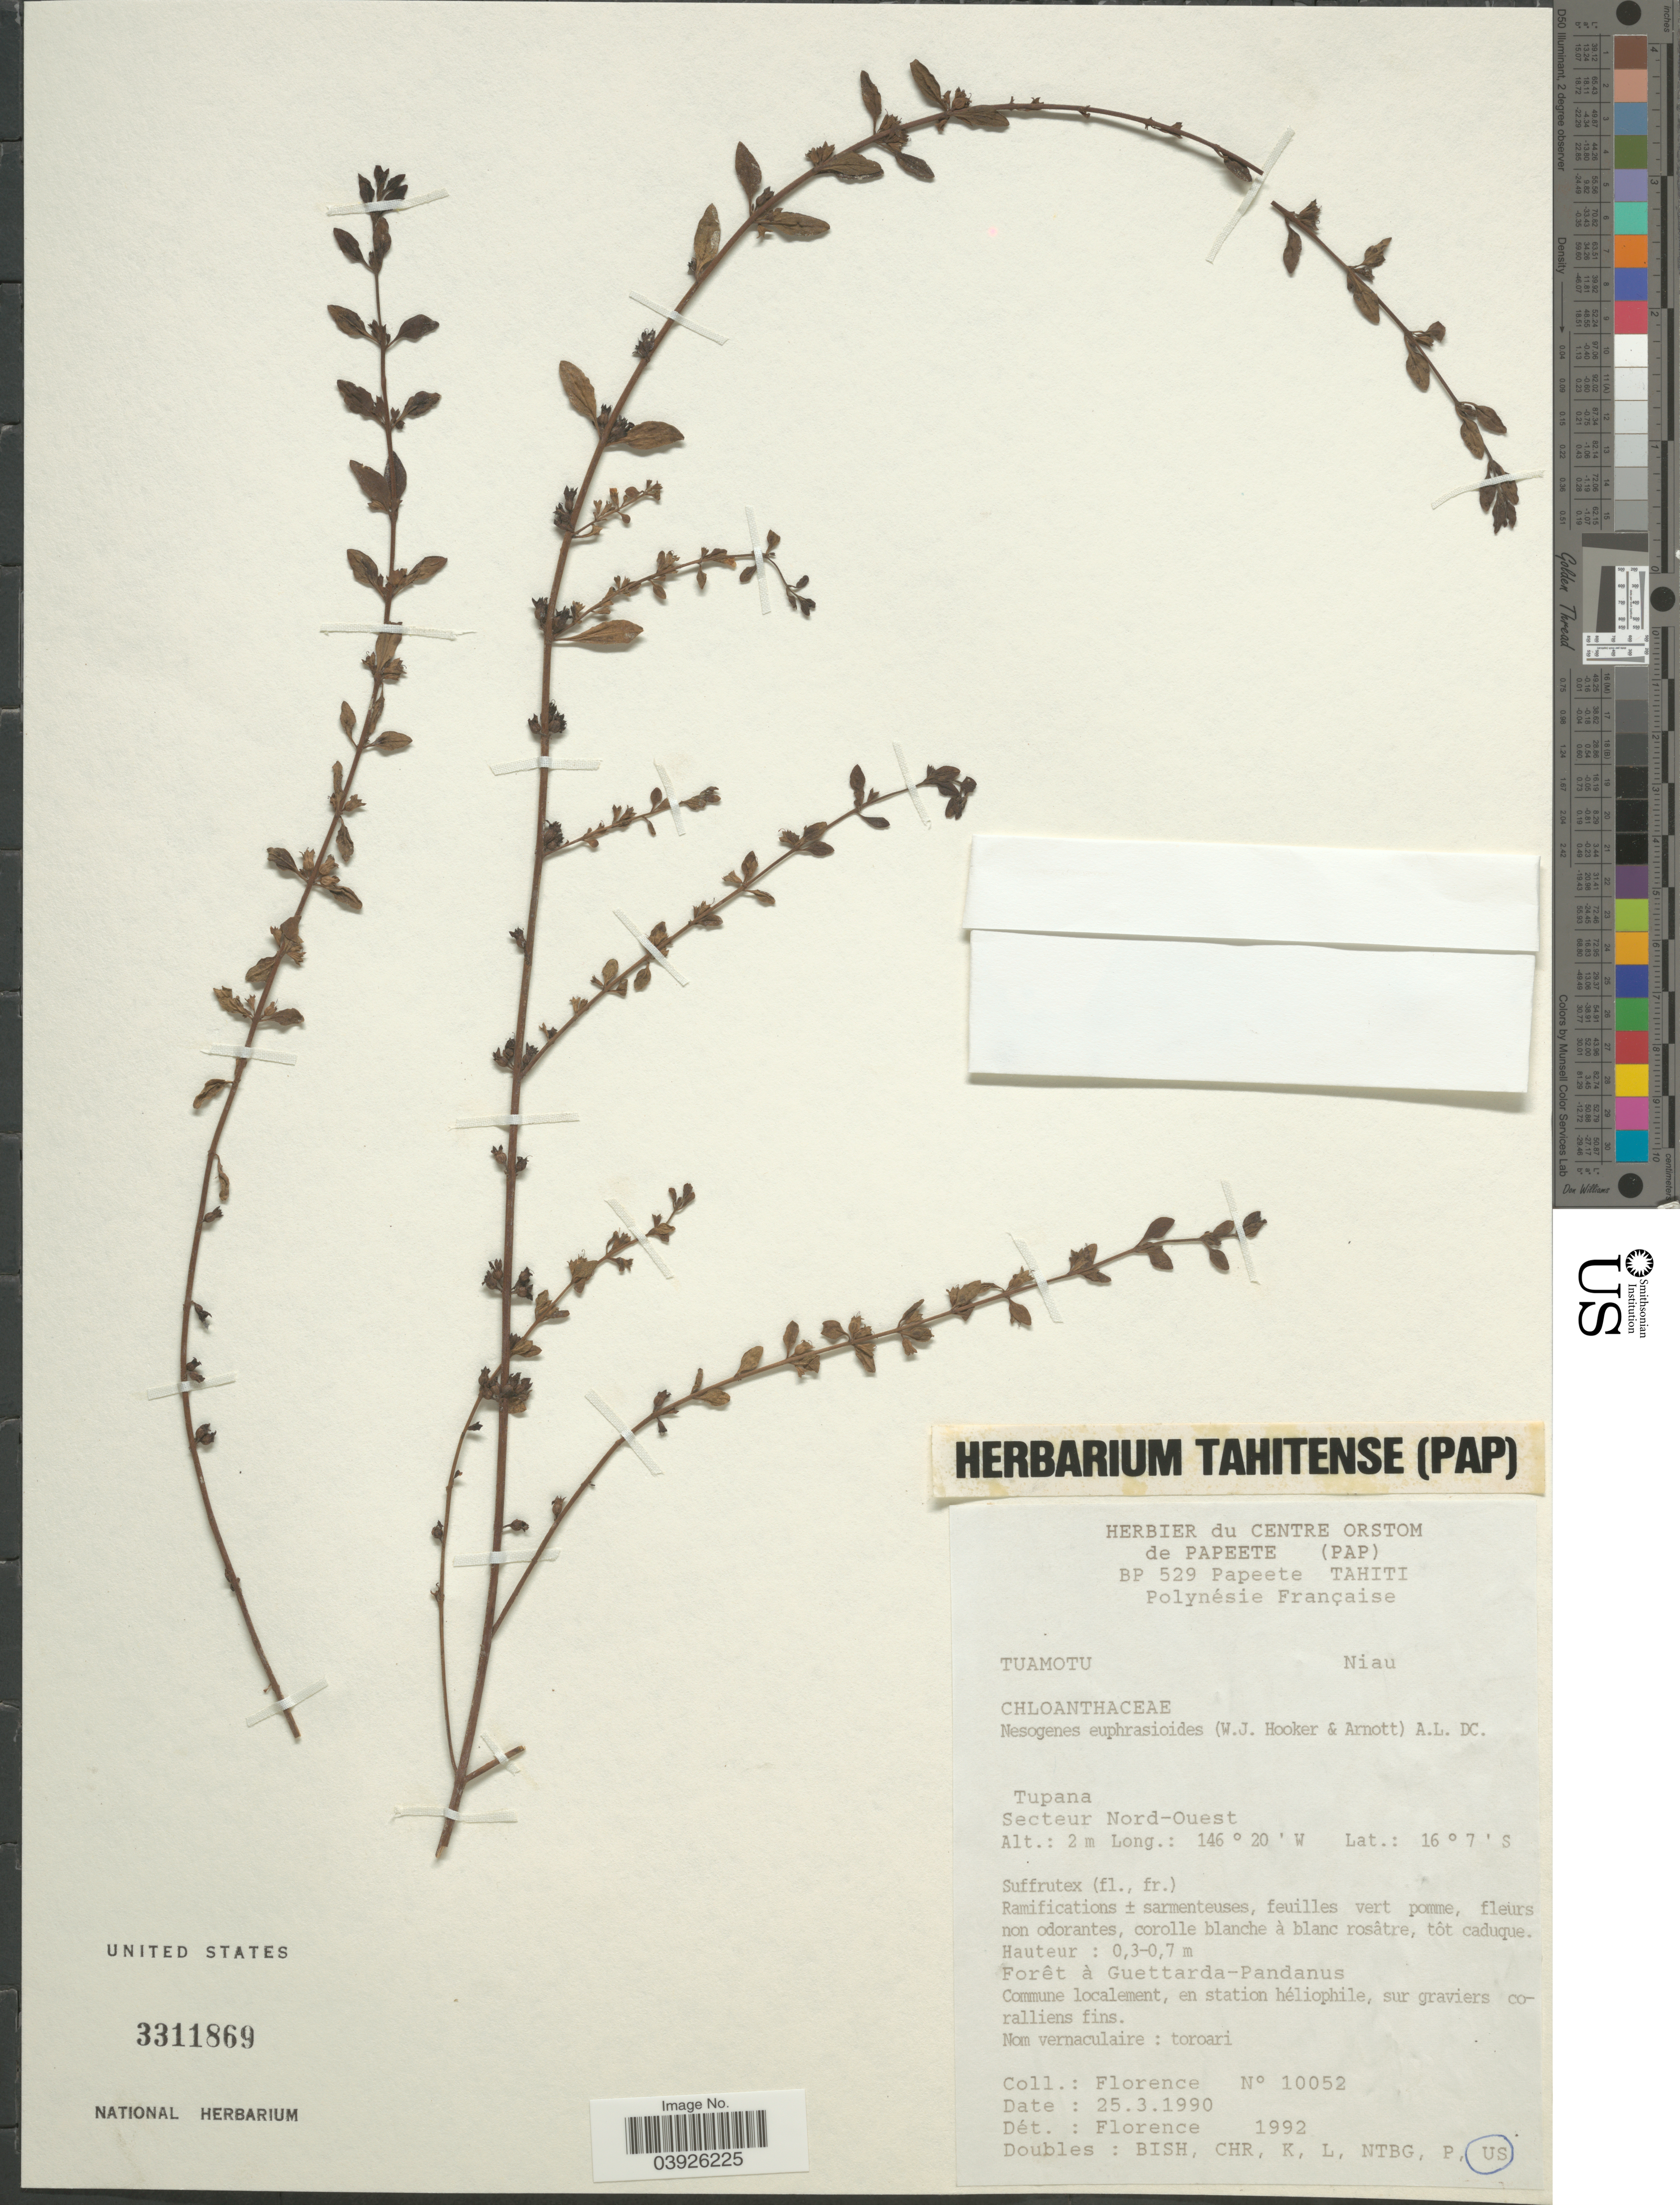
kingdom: Plantae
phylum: Tracheophyta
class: Magnoliopsida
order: Lamiales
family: Orobanchaceae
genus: Nesogenes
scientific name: Nesogenes euphrasioides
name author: (Hook. & Arn.) A. DC.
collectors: -. Florence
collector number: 10052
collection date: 1990-03-25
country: French Polynesia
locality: Tuamotu. Tupana. Secteur Nord-Ouest.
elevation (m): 2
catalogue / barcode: US 3311869